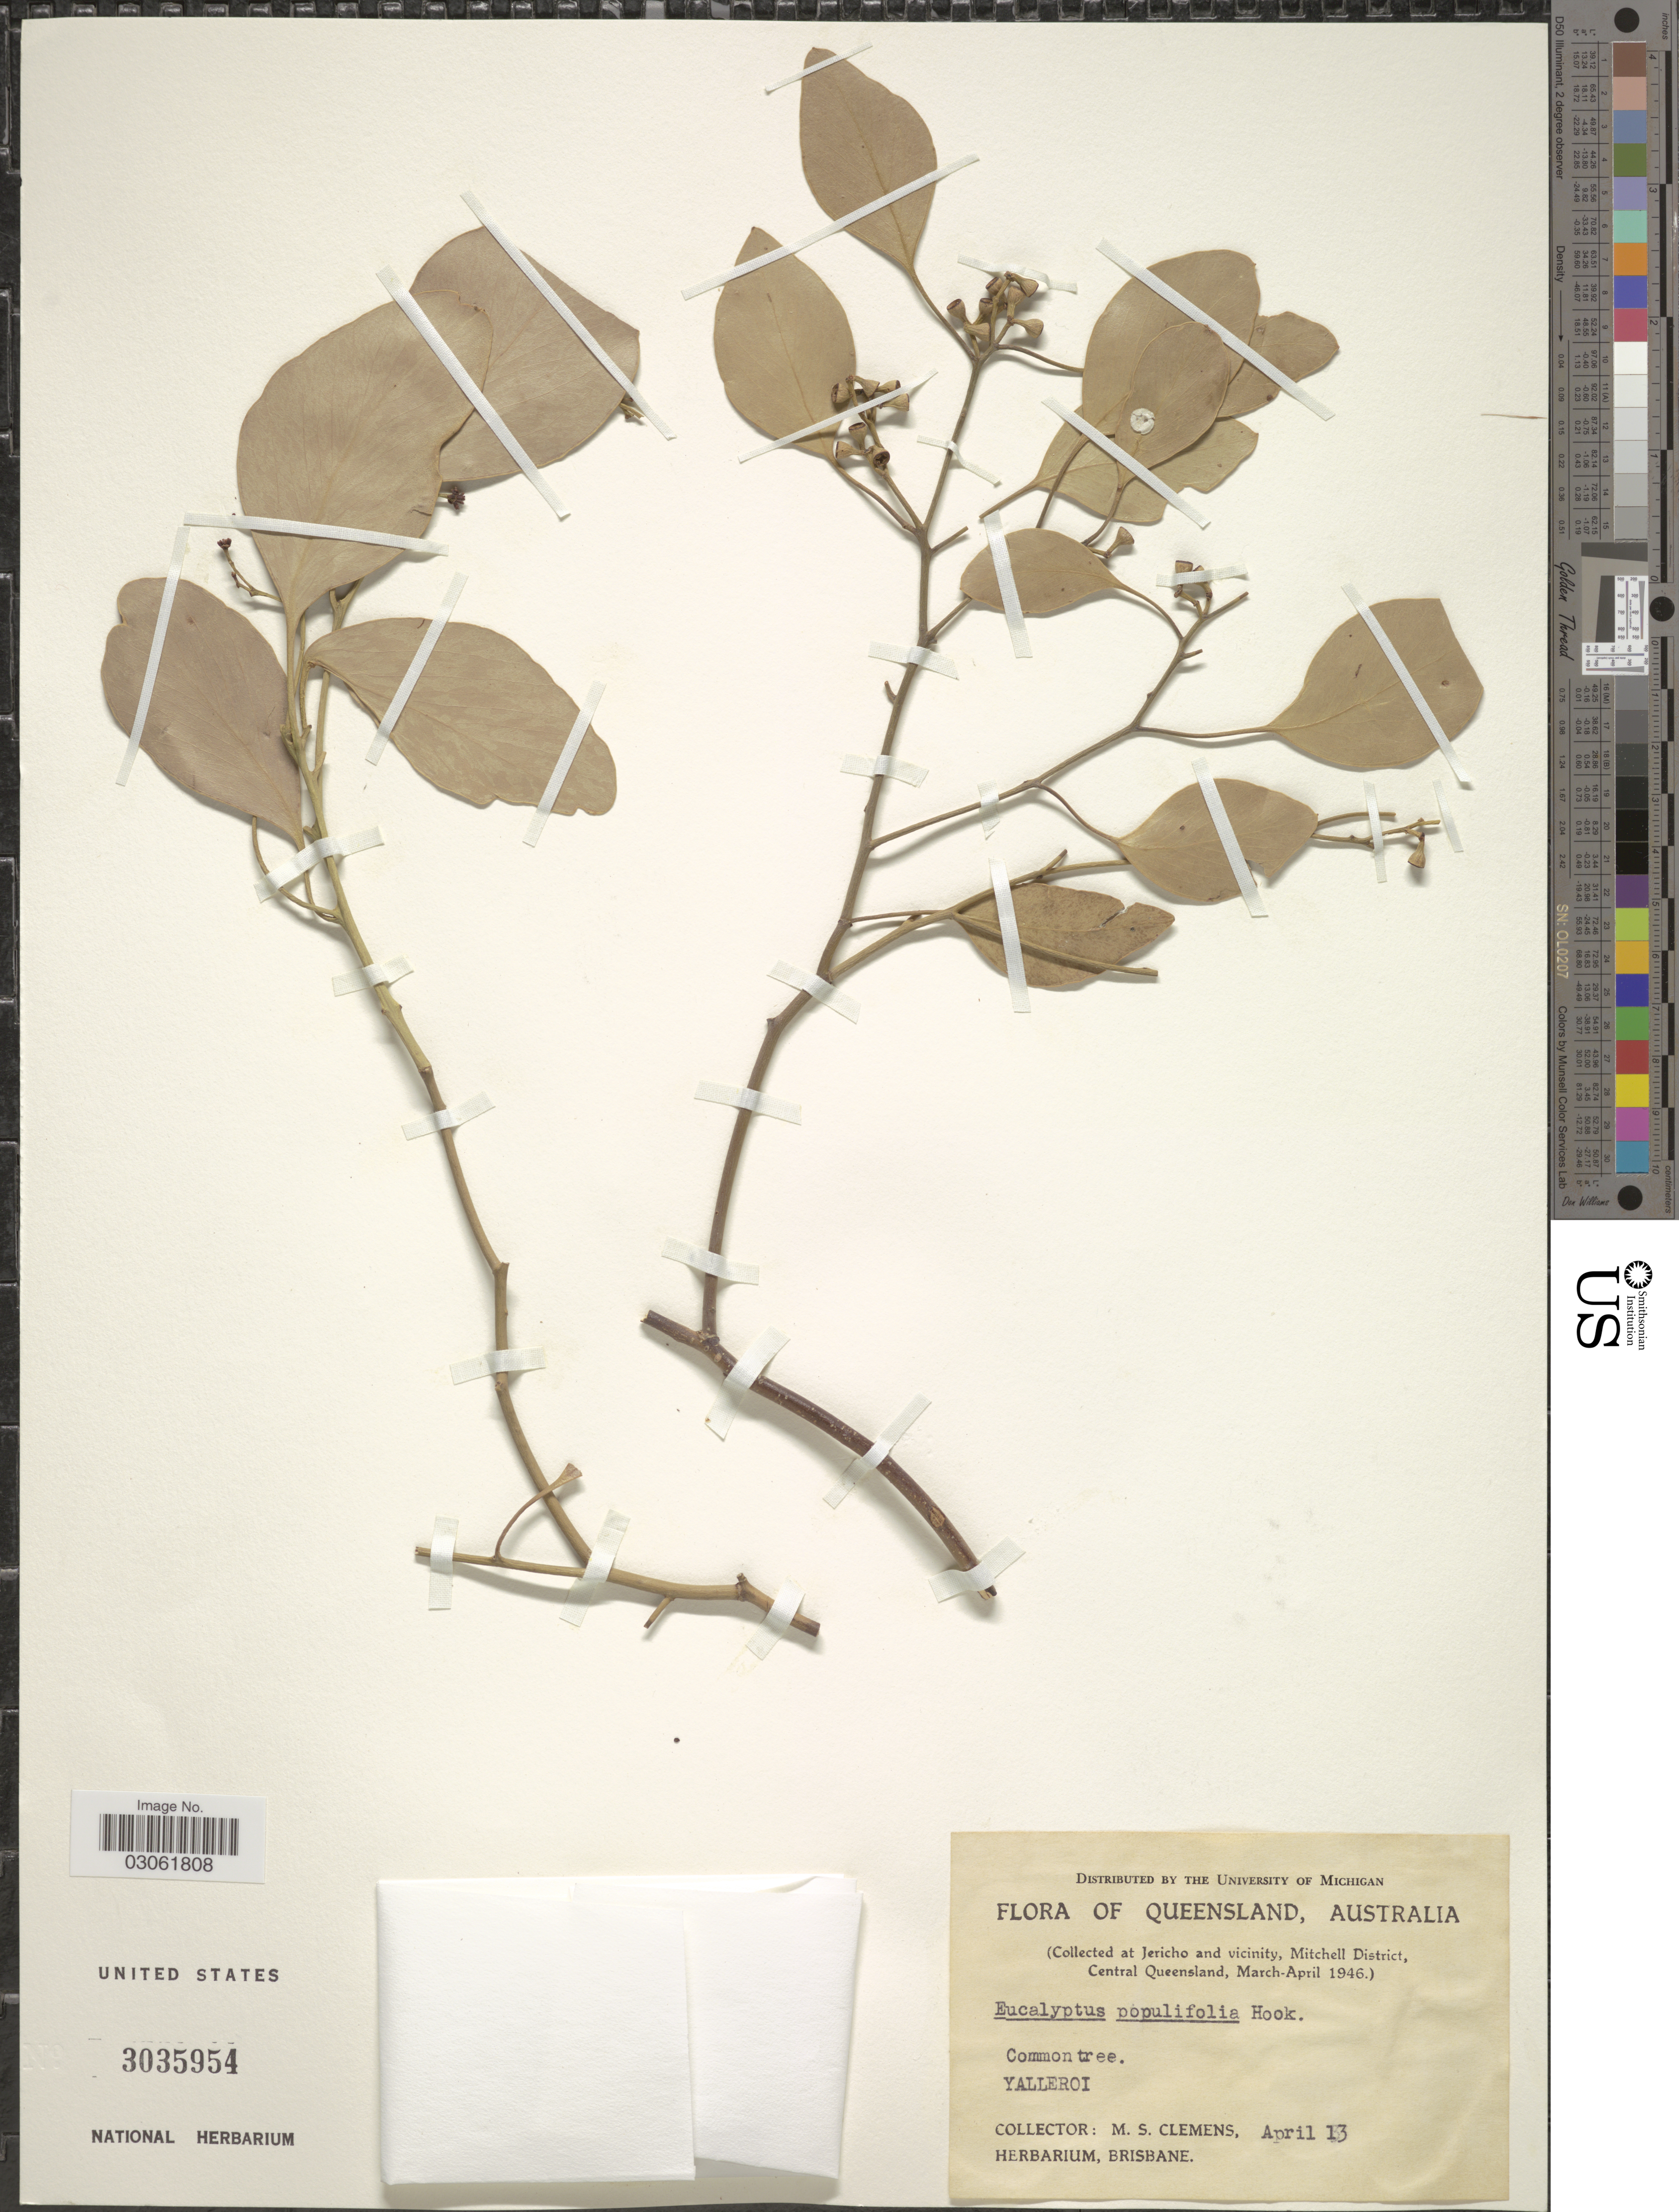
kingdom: Plantae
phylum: Tracheophyta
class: Magnoliopsida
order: Myrtales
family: Myrtaceae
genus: Eucalyptus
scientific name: Eucalyptus populifolia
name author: Desf.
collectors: M. S. Clemens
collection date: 1946-04-13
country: Australia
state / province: Queensland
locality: (Jericho and vicinity, Mitchell District, Central Queensland). Yalleroi.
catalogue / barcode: US 3035954